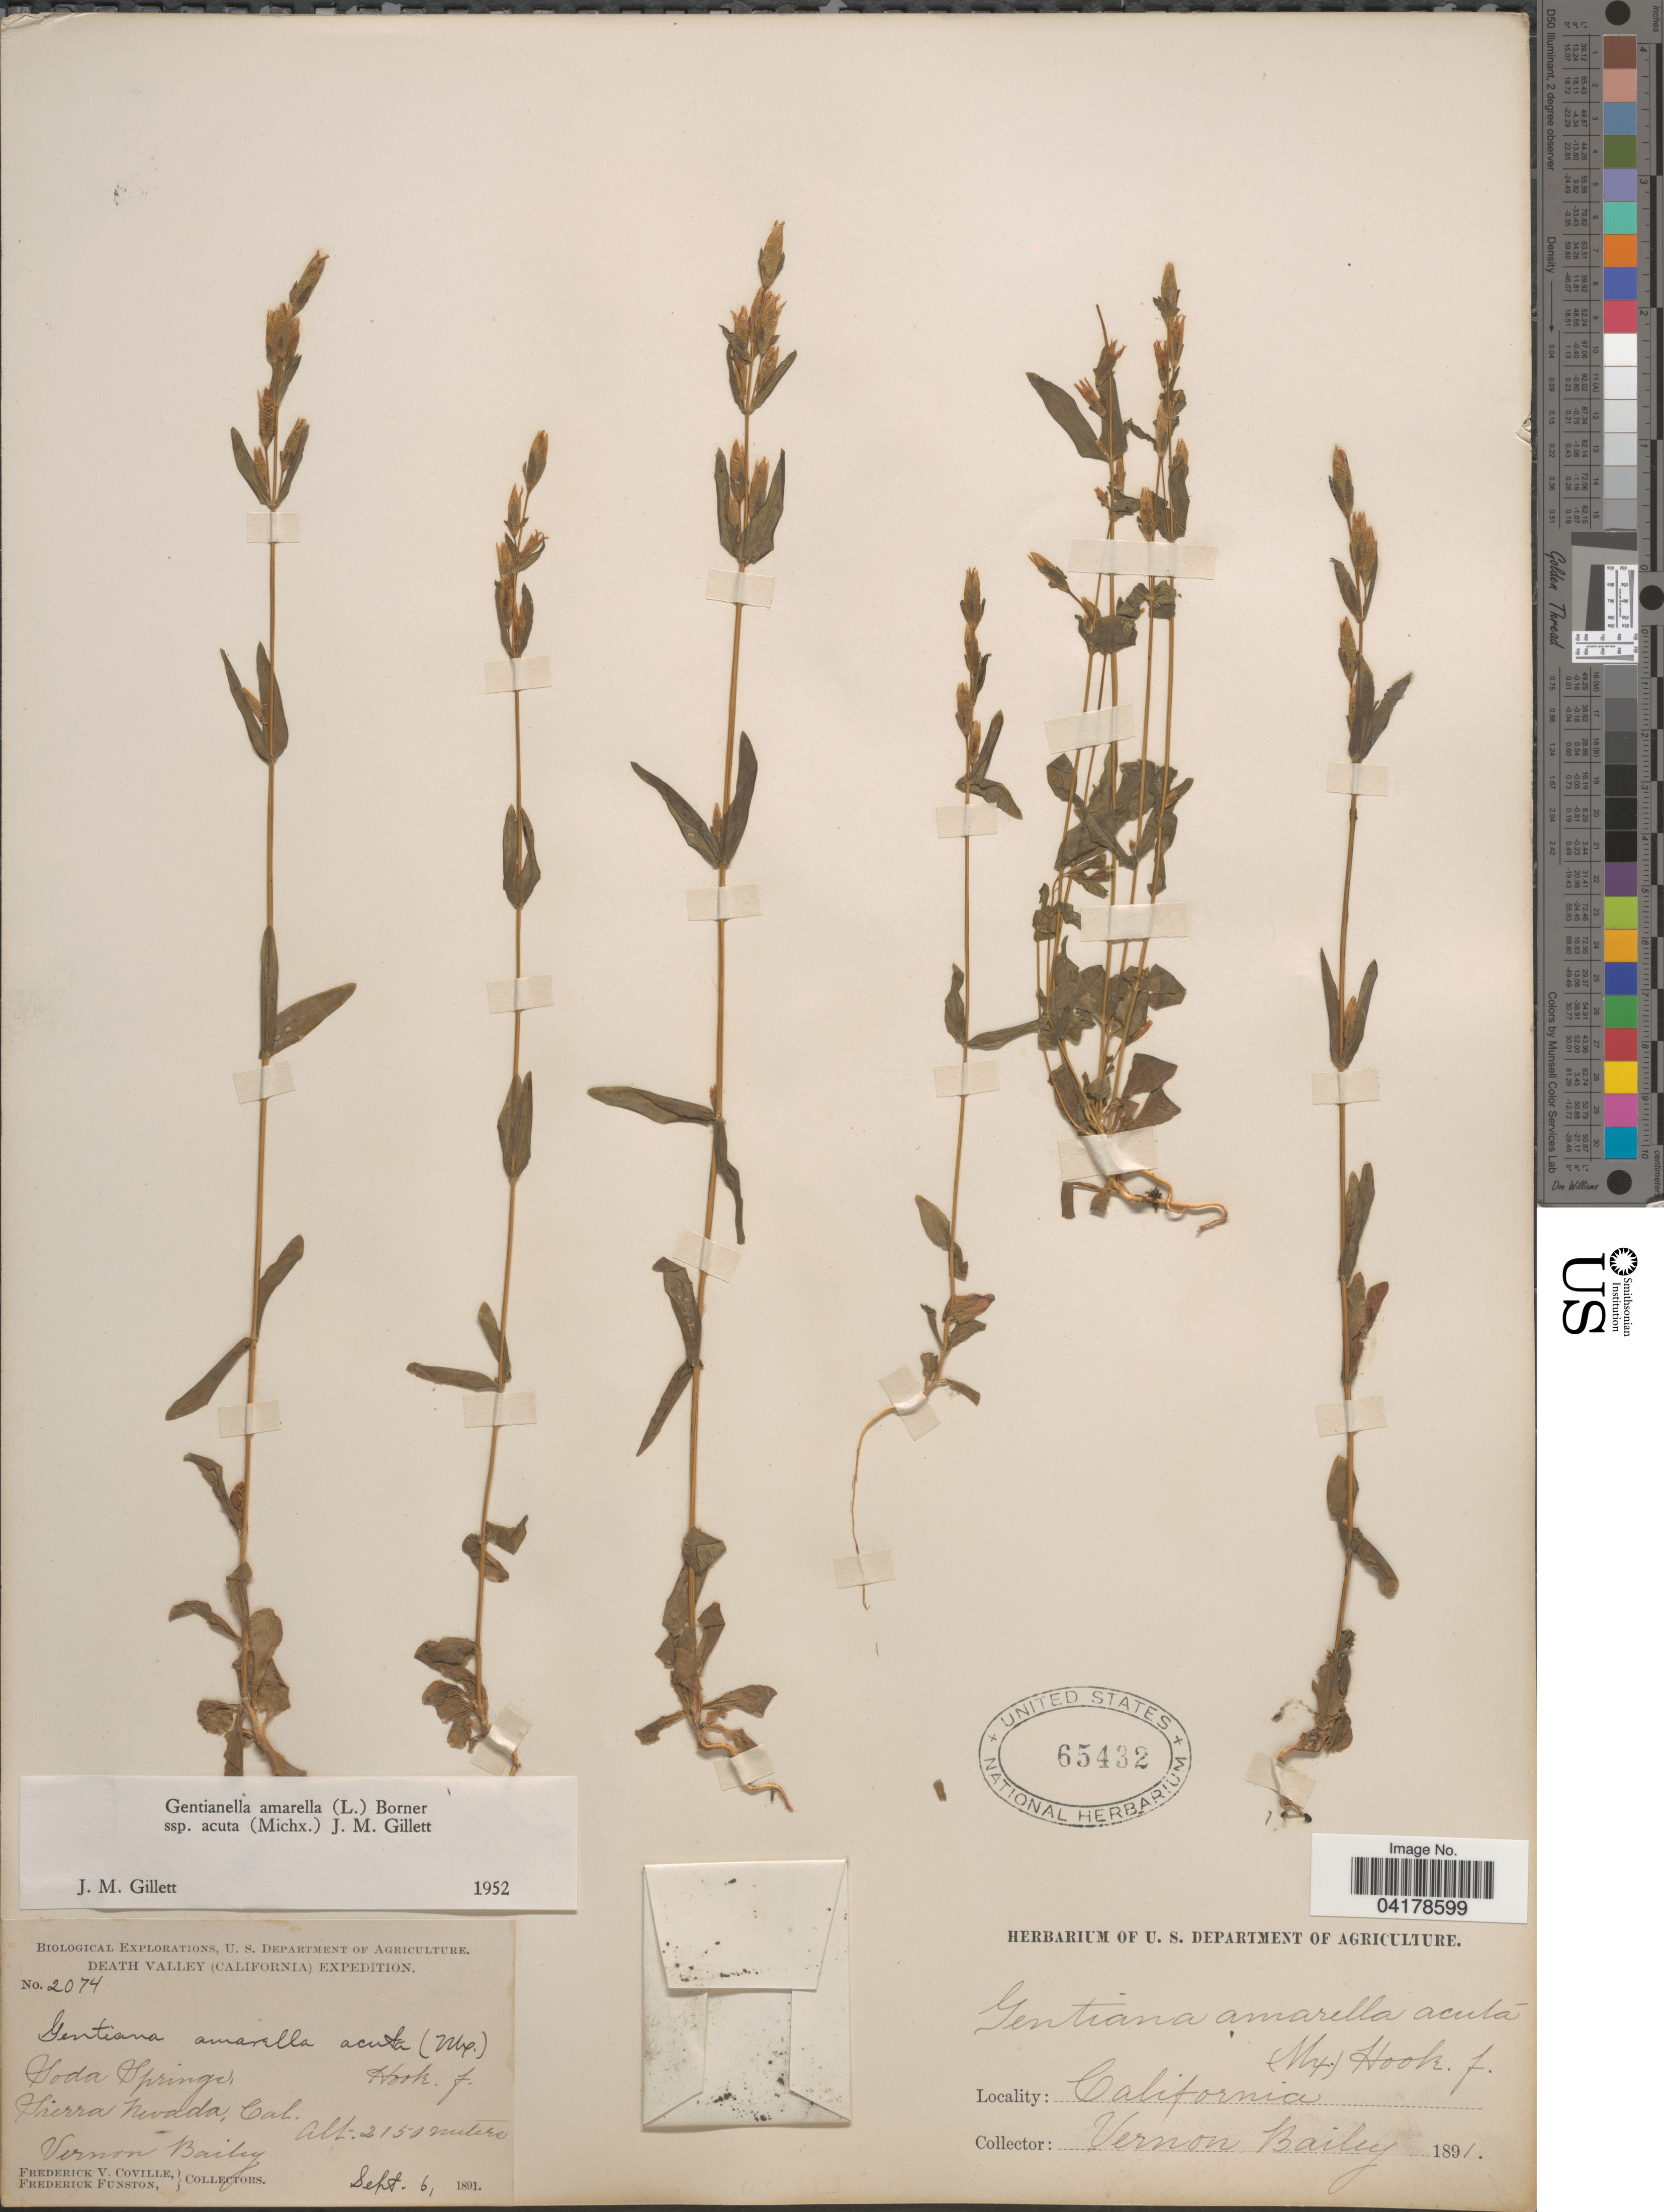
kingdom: Plantae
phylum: Tracheophyta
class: Magnoliopsida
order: Gentianales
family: Gentianaceae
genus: Gentianella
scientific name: Gentianella amarella subsp. acuta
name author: (Michx.) J.M. Gillett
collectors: V. O. Bailey, F. V. Coville & F. Funston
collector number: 2074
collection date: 1891-09-06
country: United States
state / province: California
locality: Biological Explorations. Death Valley (California) Expedition. Soda Springs, Sierra Nevada.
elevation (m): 2150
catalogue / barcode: US 65432